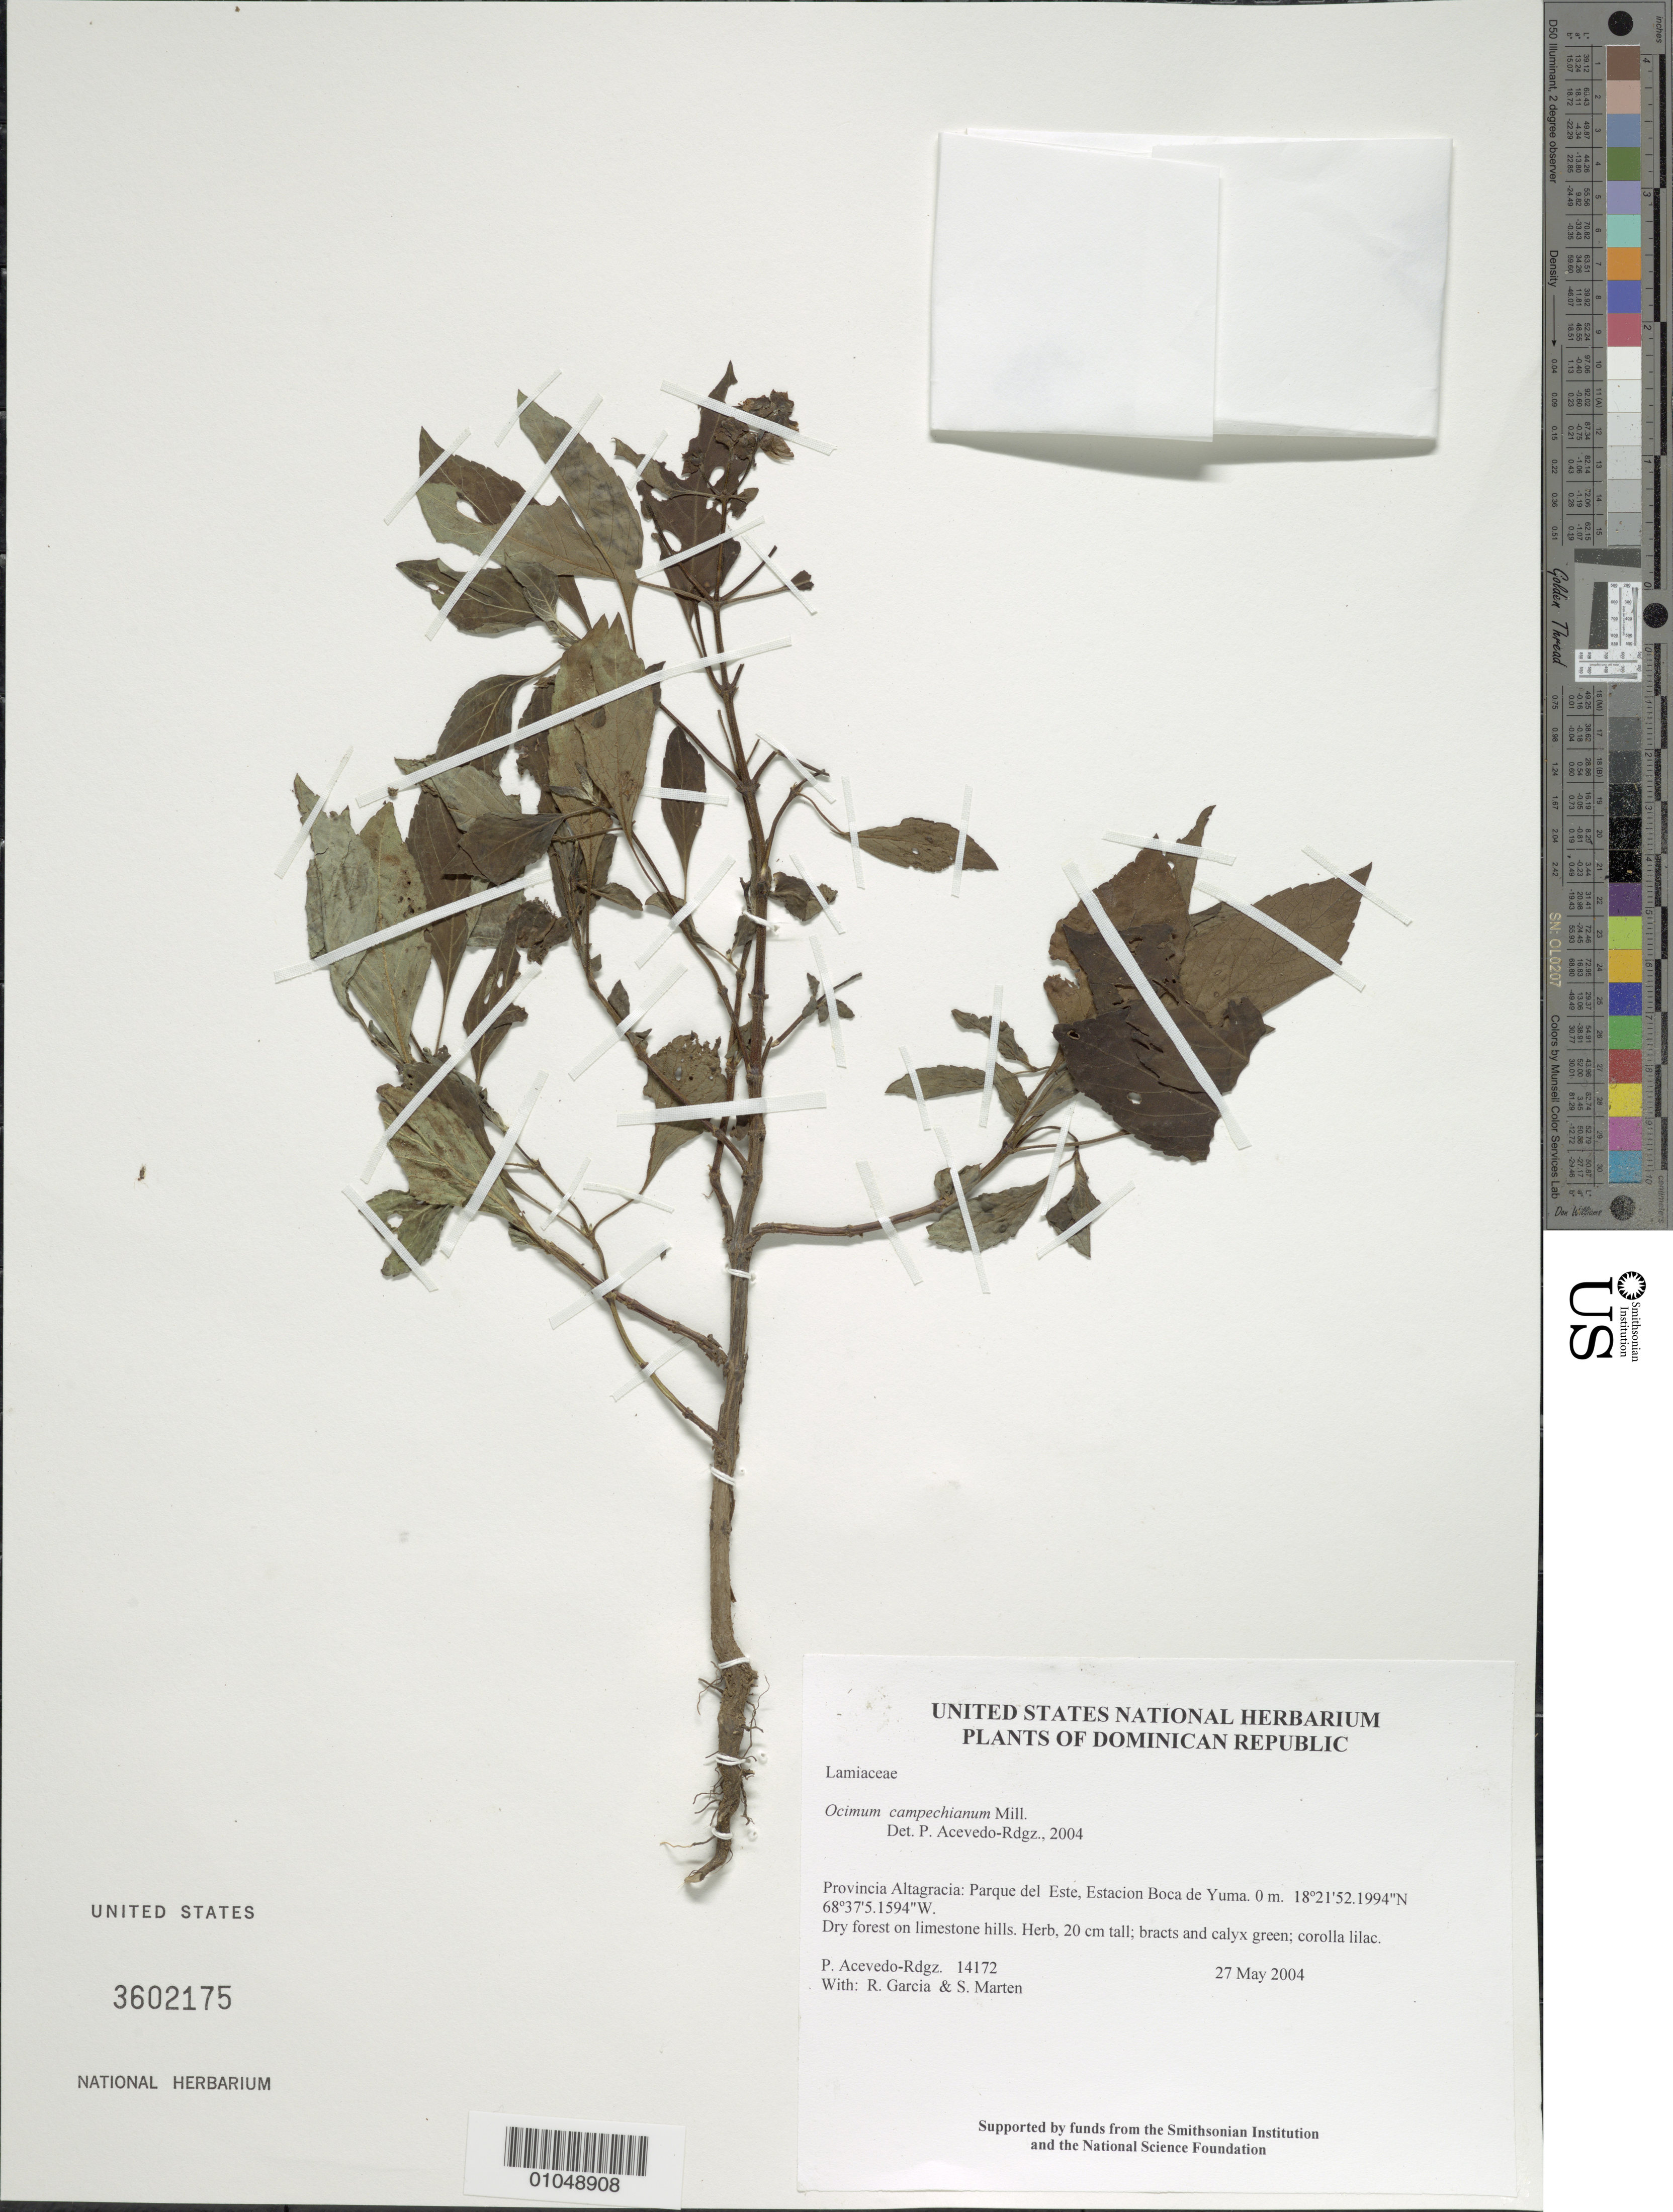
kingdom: Plantae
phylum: Tracheophyta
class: Magnoliopsida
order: Lamiales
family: Lamiaceae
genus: Ocimum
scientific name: Ocimum campechianum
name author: Mill.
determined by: Acevedo-Rodríguez, P., (BOT), Smithsonian Institution - National Museum of Natural History (UNITED STATES)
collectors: P. Acevedo-Rodr., R. G. García & S. Marten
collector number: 14172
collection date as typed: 27 May 2004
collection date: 2004-05-27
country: Dominican Republic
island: Hispaniola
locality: Provincia Altagracia: Parque del Este, Estacion Boca de Yuma.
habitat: Dry forest on limestone hills.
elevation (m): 0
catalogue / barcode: US 3602175